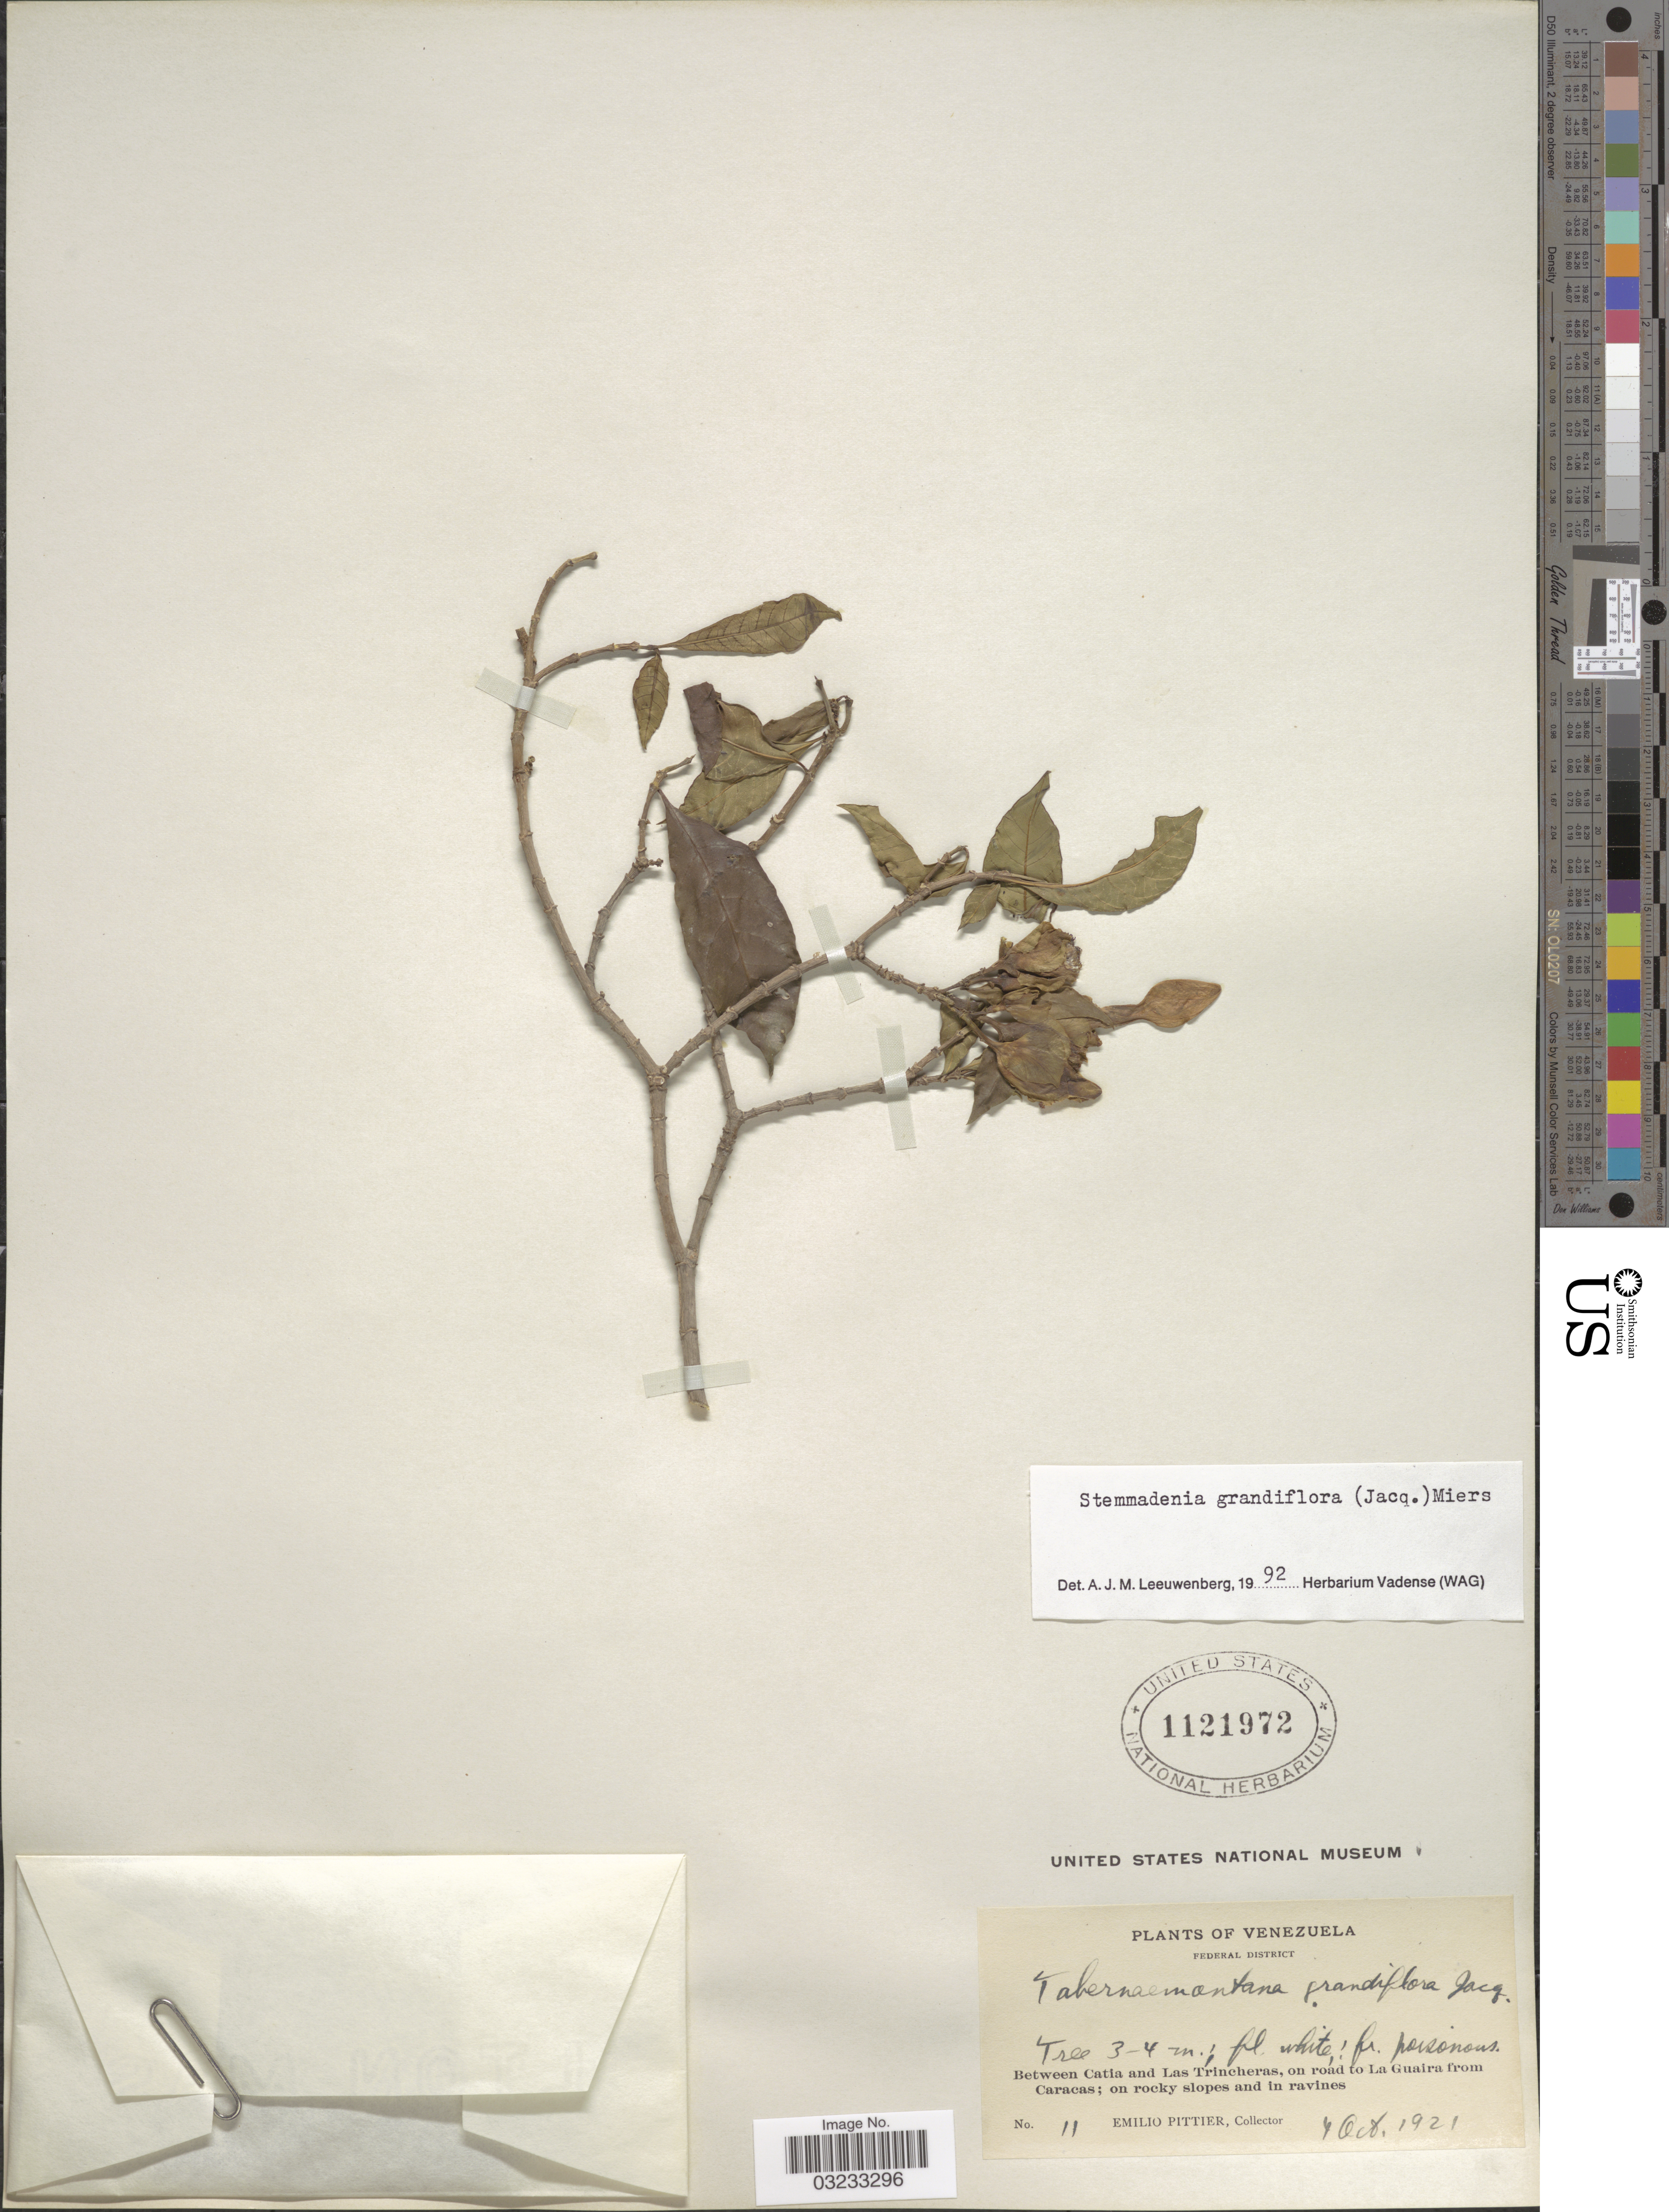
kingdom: Plantae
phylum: Tracheophyta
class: Magnoliopsida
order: Gentianales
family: Apocynaceae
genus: Stemmadenia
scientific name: Stemmadenia grandiflora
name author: (Jacq.) Miers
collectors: E. Pittier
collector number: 11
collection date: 1921-10-04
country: Venezuela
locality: Federal District, Between Catia and Las Trincheras, on road to La Guaira from Caracas.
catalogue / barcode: US 1121972